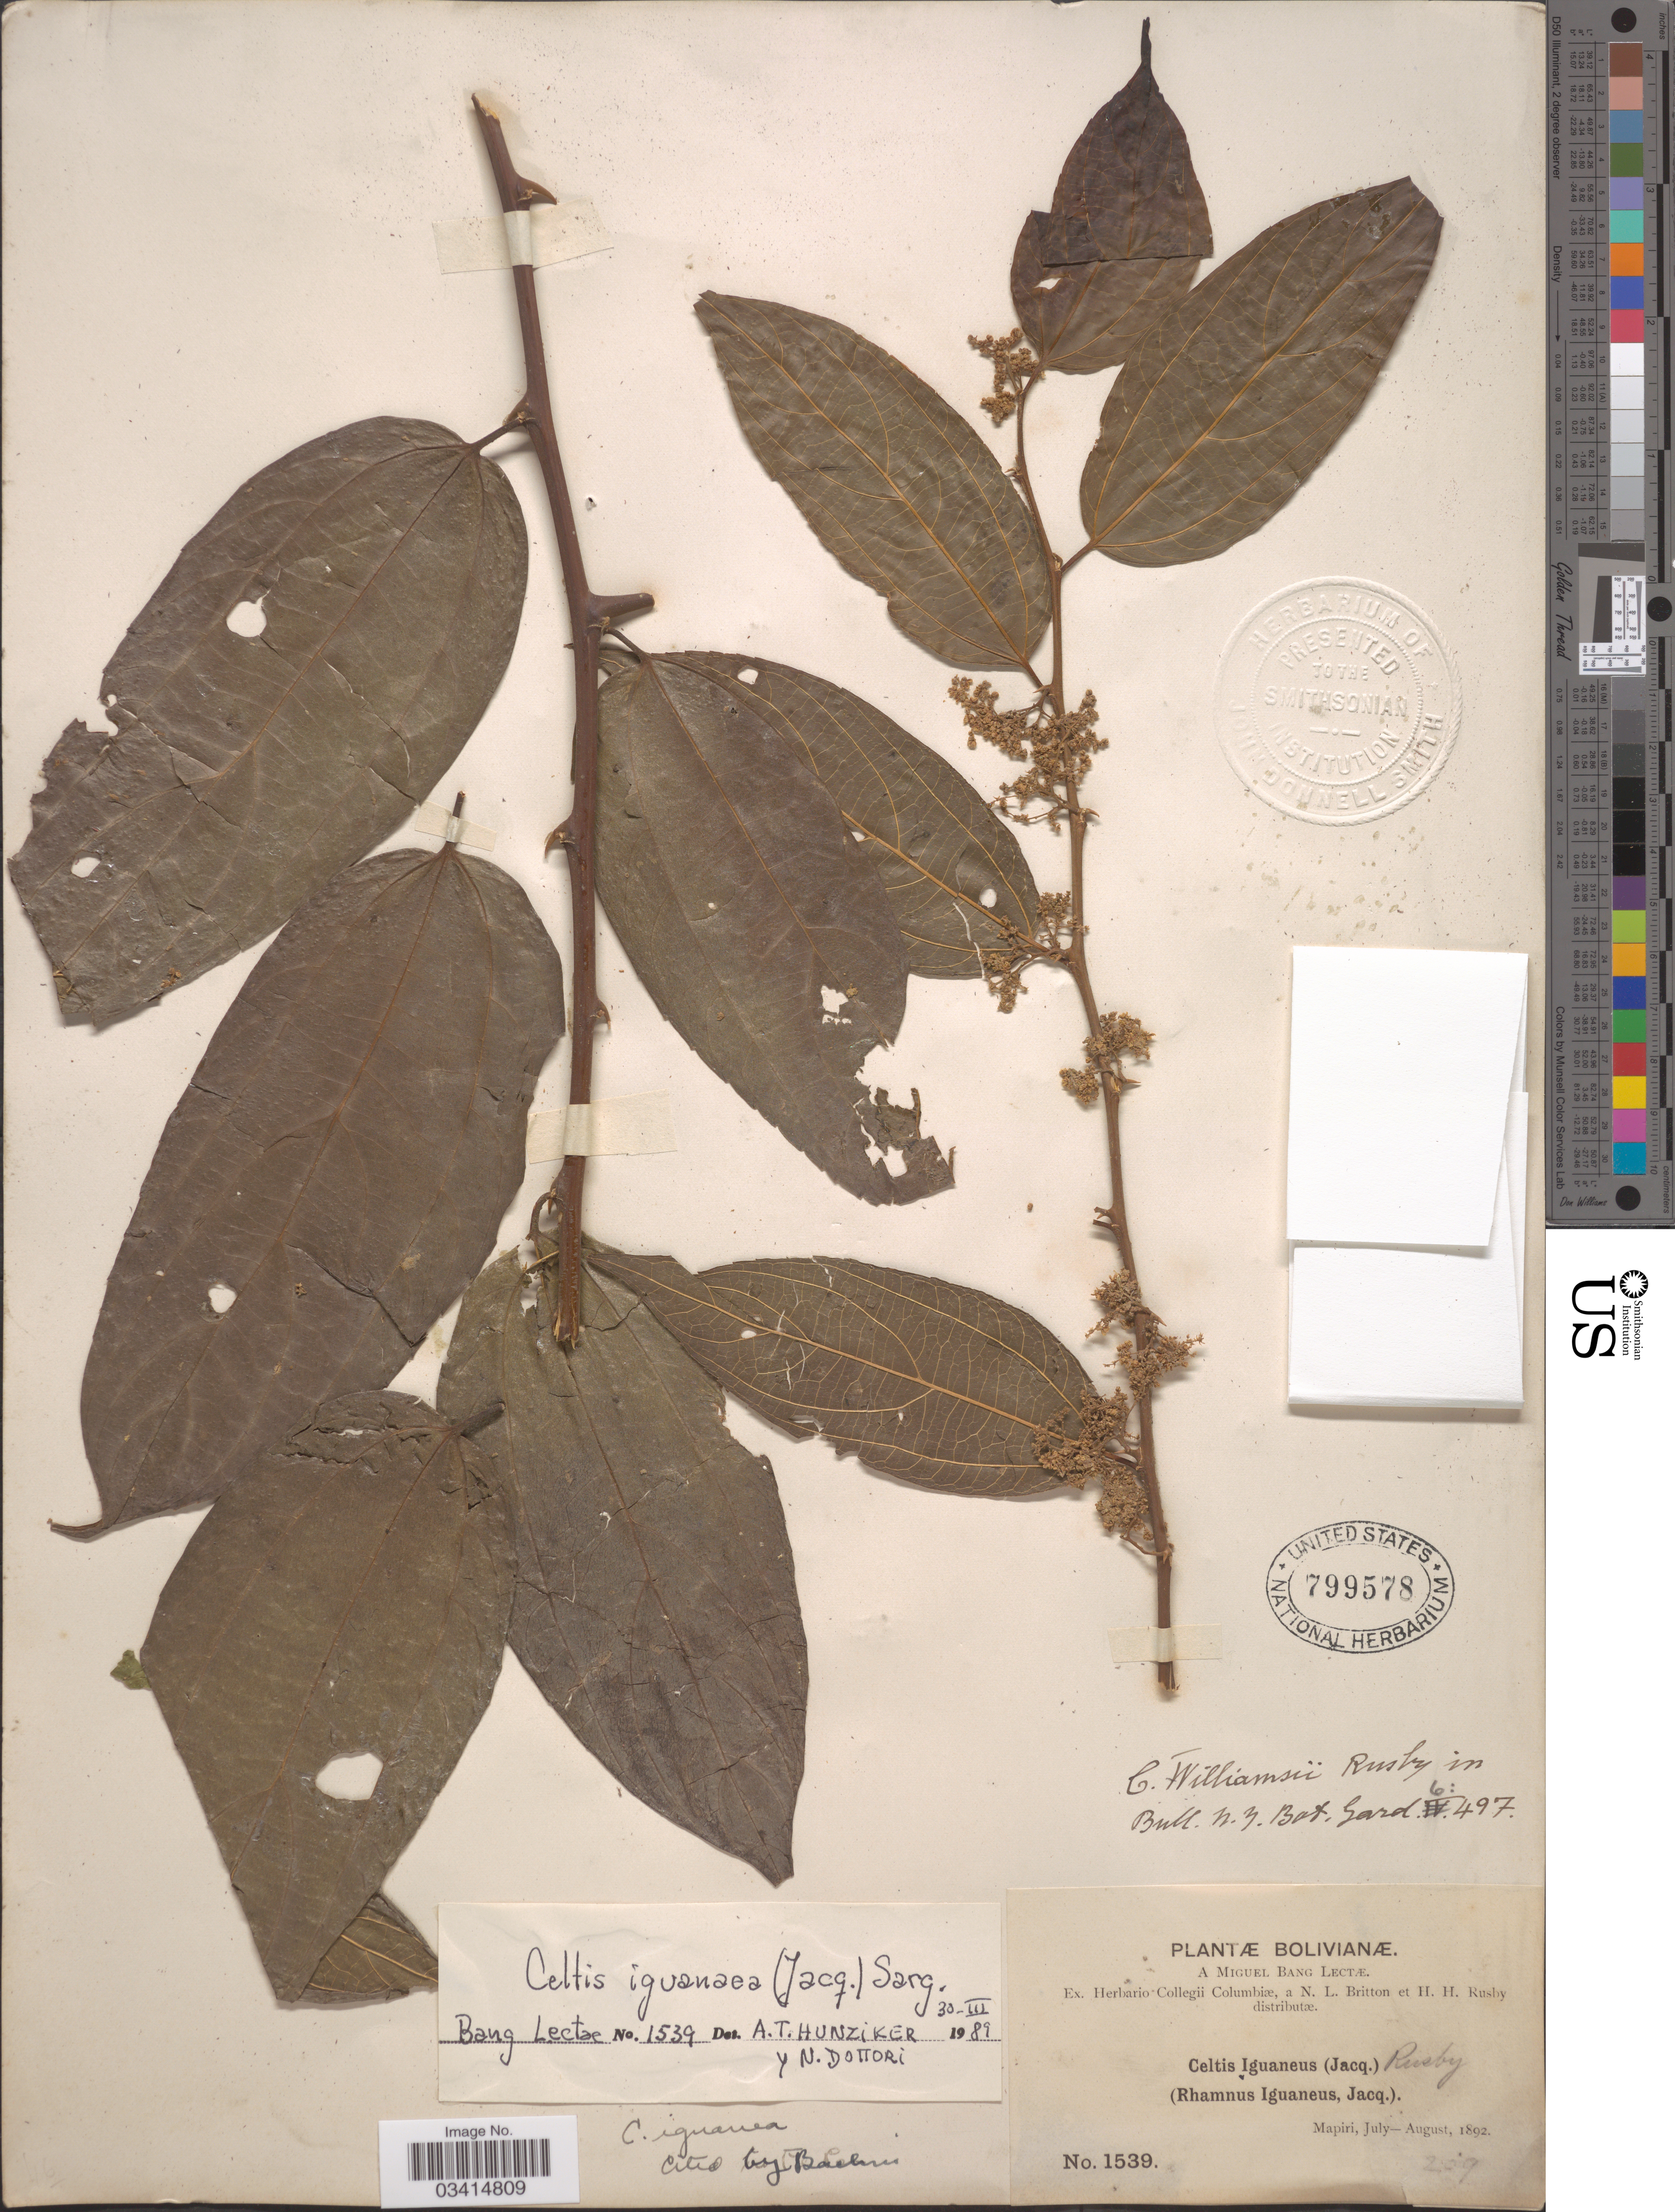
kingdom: Plantae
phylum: Tracheophyta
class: Magnoliopsida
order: Rosales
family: Cannabaceae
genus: Celtis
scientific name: Celtis iguanaea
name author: (Jacq.) Sarg.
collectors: M. Bang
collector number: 1539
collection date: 1892-07/1892-08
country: Bolivia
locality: Mapiri.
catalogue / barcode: US 799578